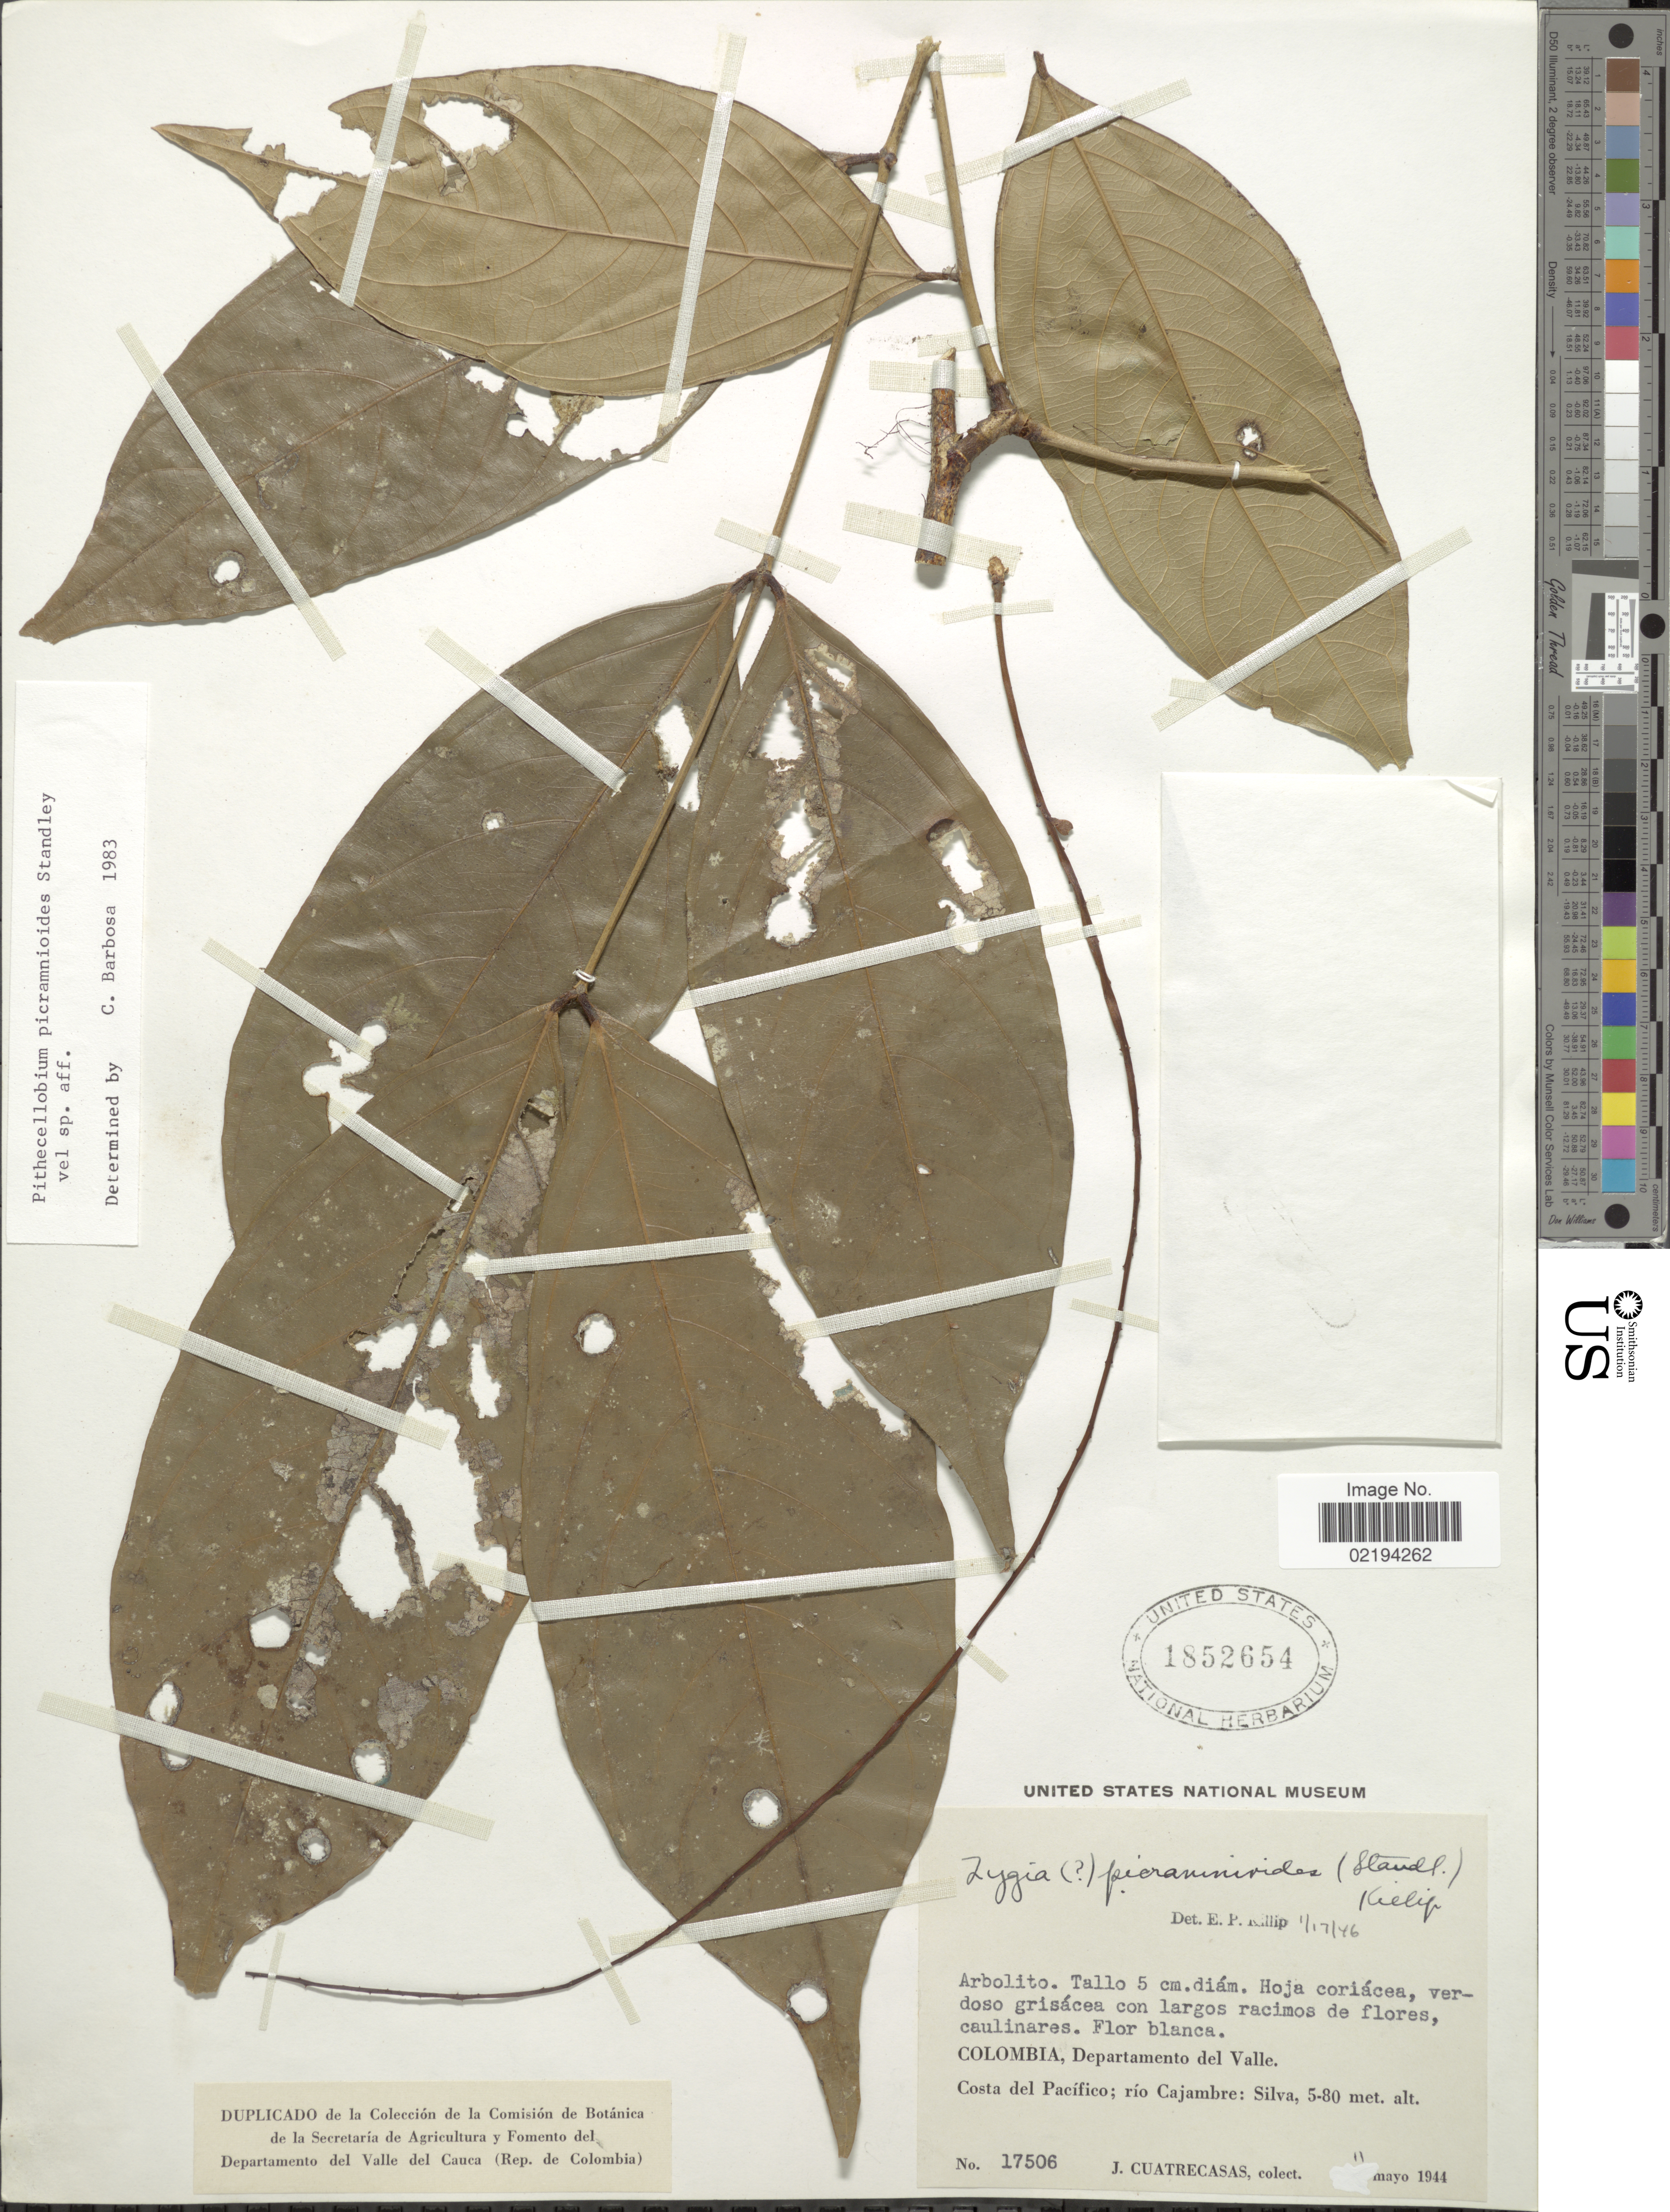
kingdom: Plantae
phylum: Tracheophyta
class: Magnoliopsida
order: Fabales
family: Fabaceae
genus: Zygia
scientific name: Zygia picramnioides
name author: (Standl. ex Killip) Killip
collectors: J. Cuatrecasas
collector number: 17506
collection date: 1944-05-11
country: Colombia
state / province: Valle del Cauca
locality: Valle, Costa del Pacifico; rio Cajambre: Silva.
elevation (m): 5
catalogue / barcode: US 1852654